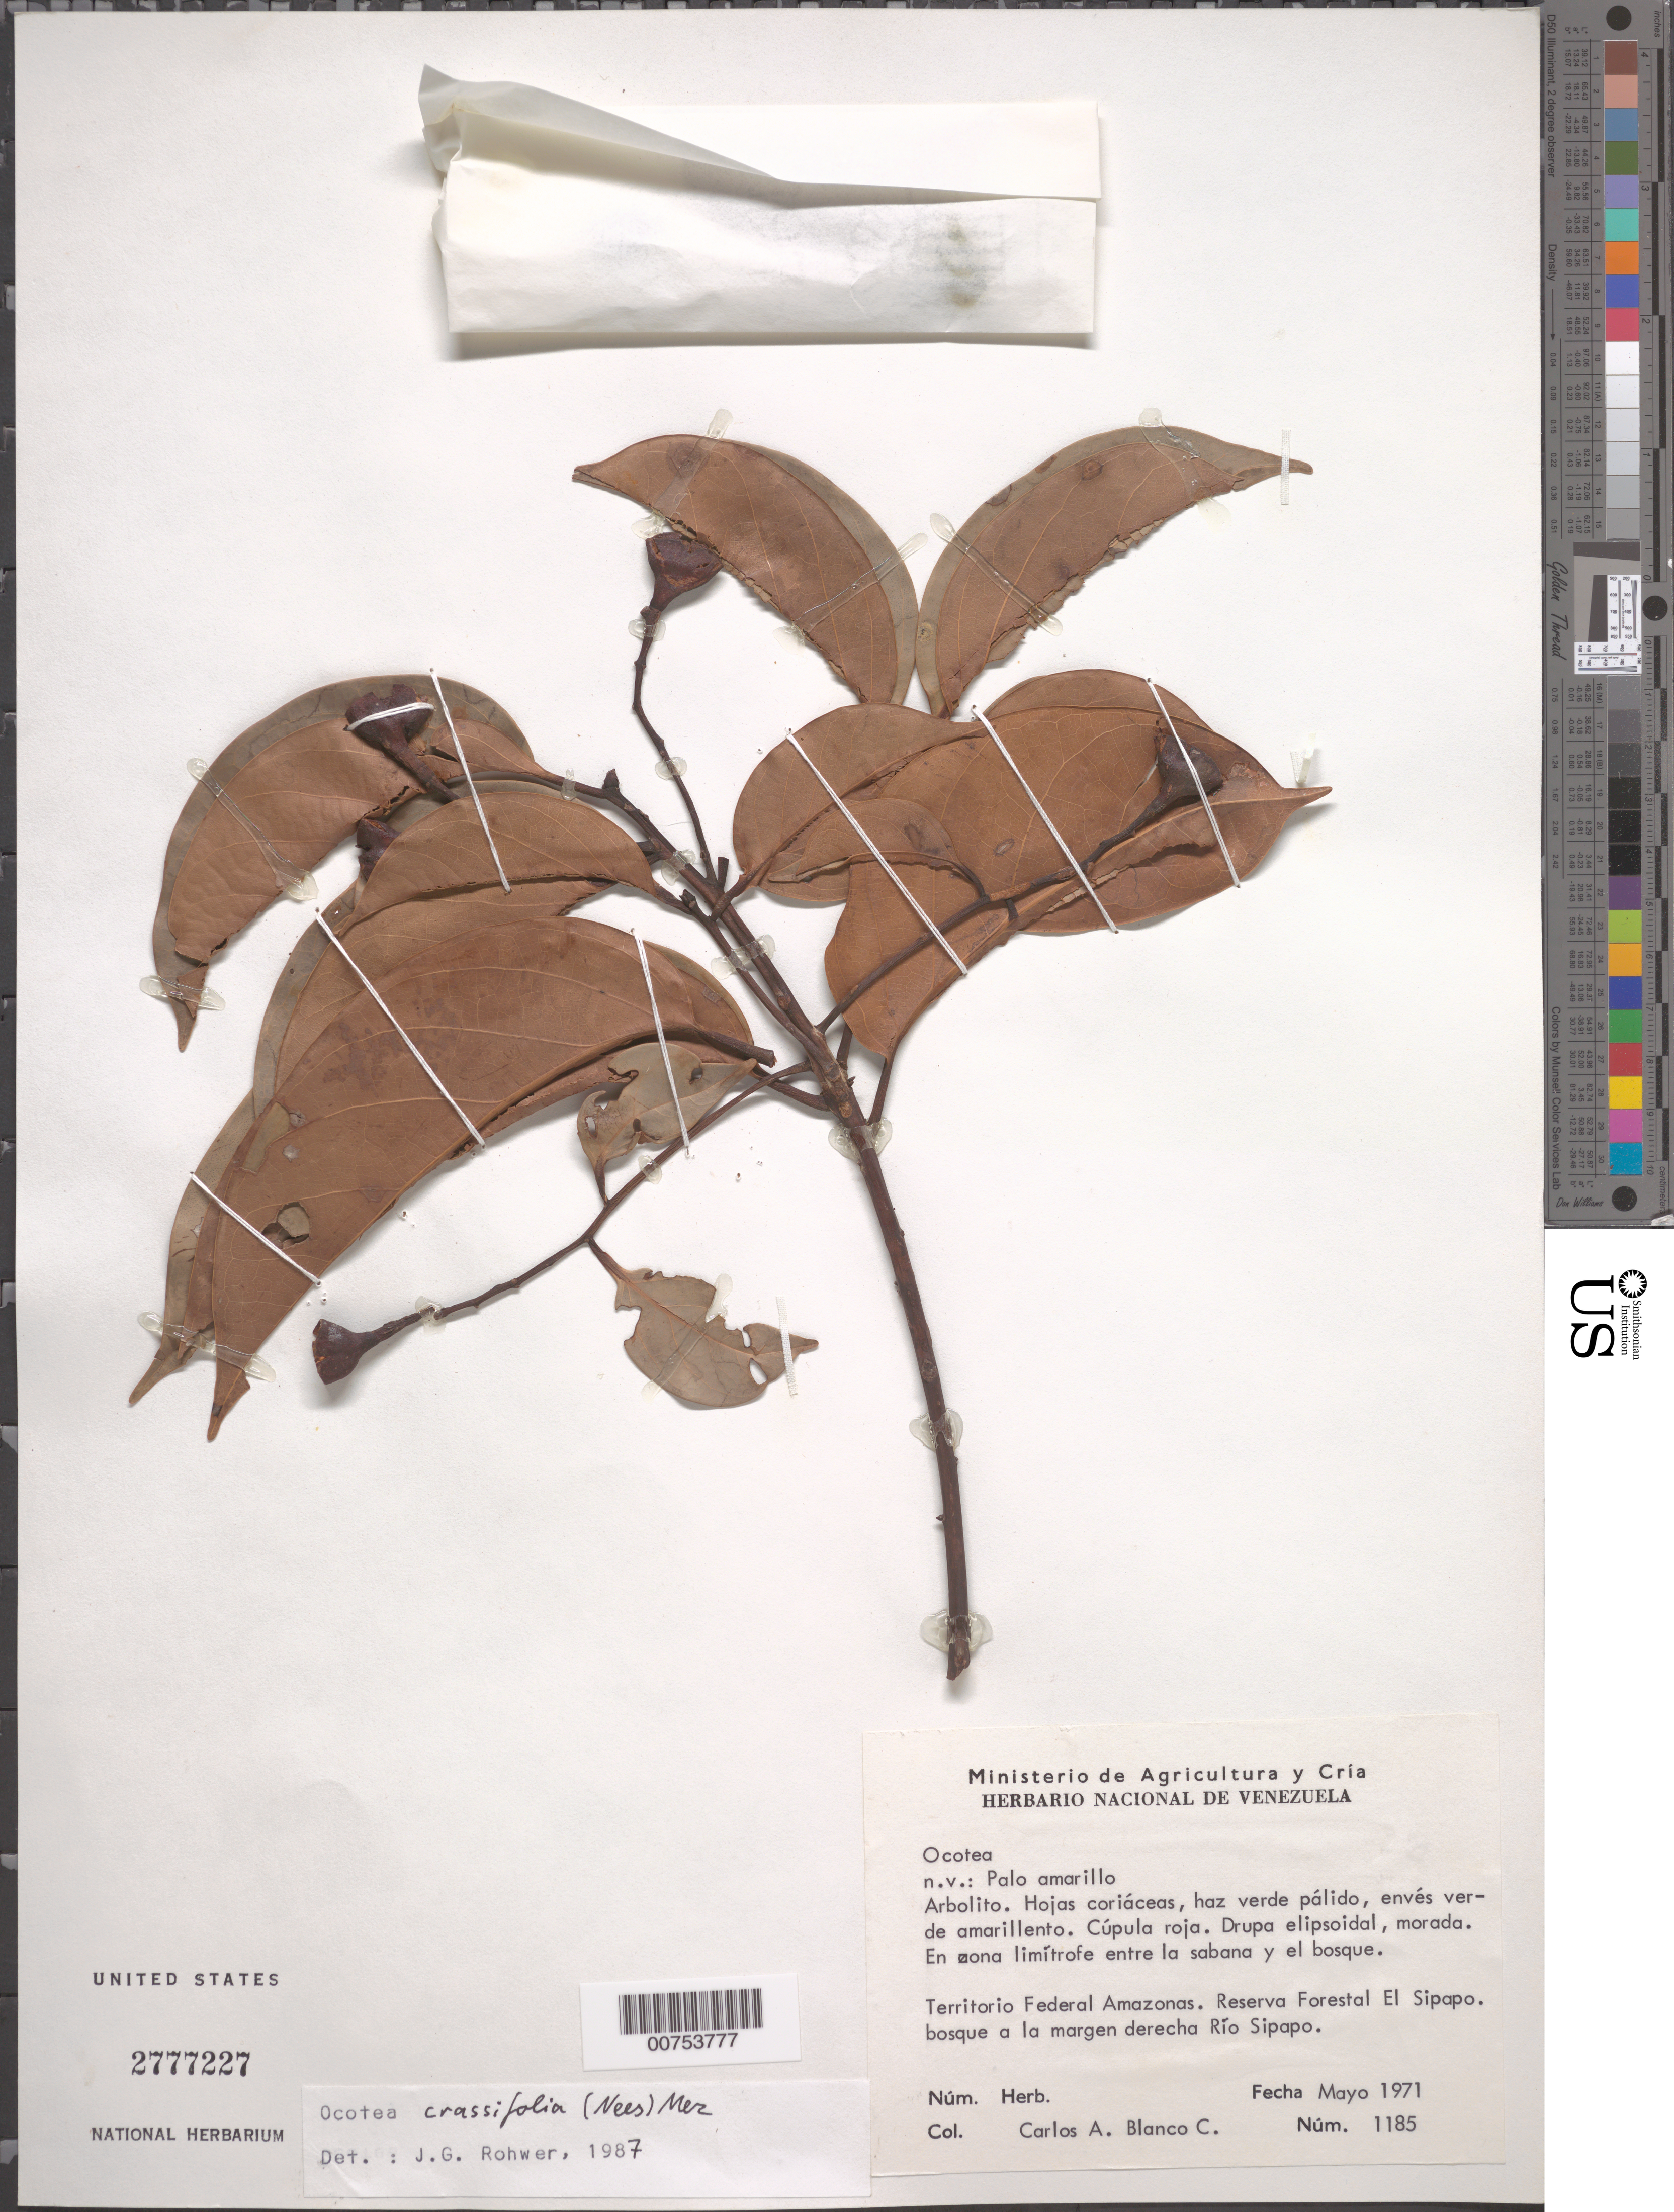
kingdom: Plantae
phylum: Tracheophyta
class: Magnoliopsida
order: Laurales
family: Lauraceae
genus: Ocotea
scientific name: Ocotea crassifolia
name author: (Nees) Mez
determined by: Rohwer, J. G.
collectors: C. A. Blanco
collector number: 1185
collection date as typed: May-71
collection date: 1971-05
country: Venezuela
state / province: Amazonas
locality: Reserva Forestal El Sipapo, Río Sipapo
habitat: Forest along river; area between forest and savanna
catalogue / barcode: US 2777227